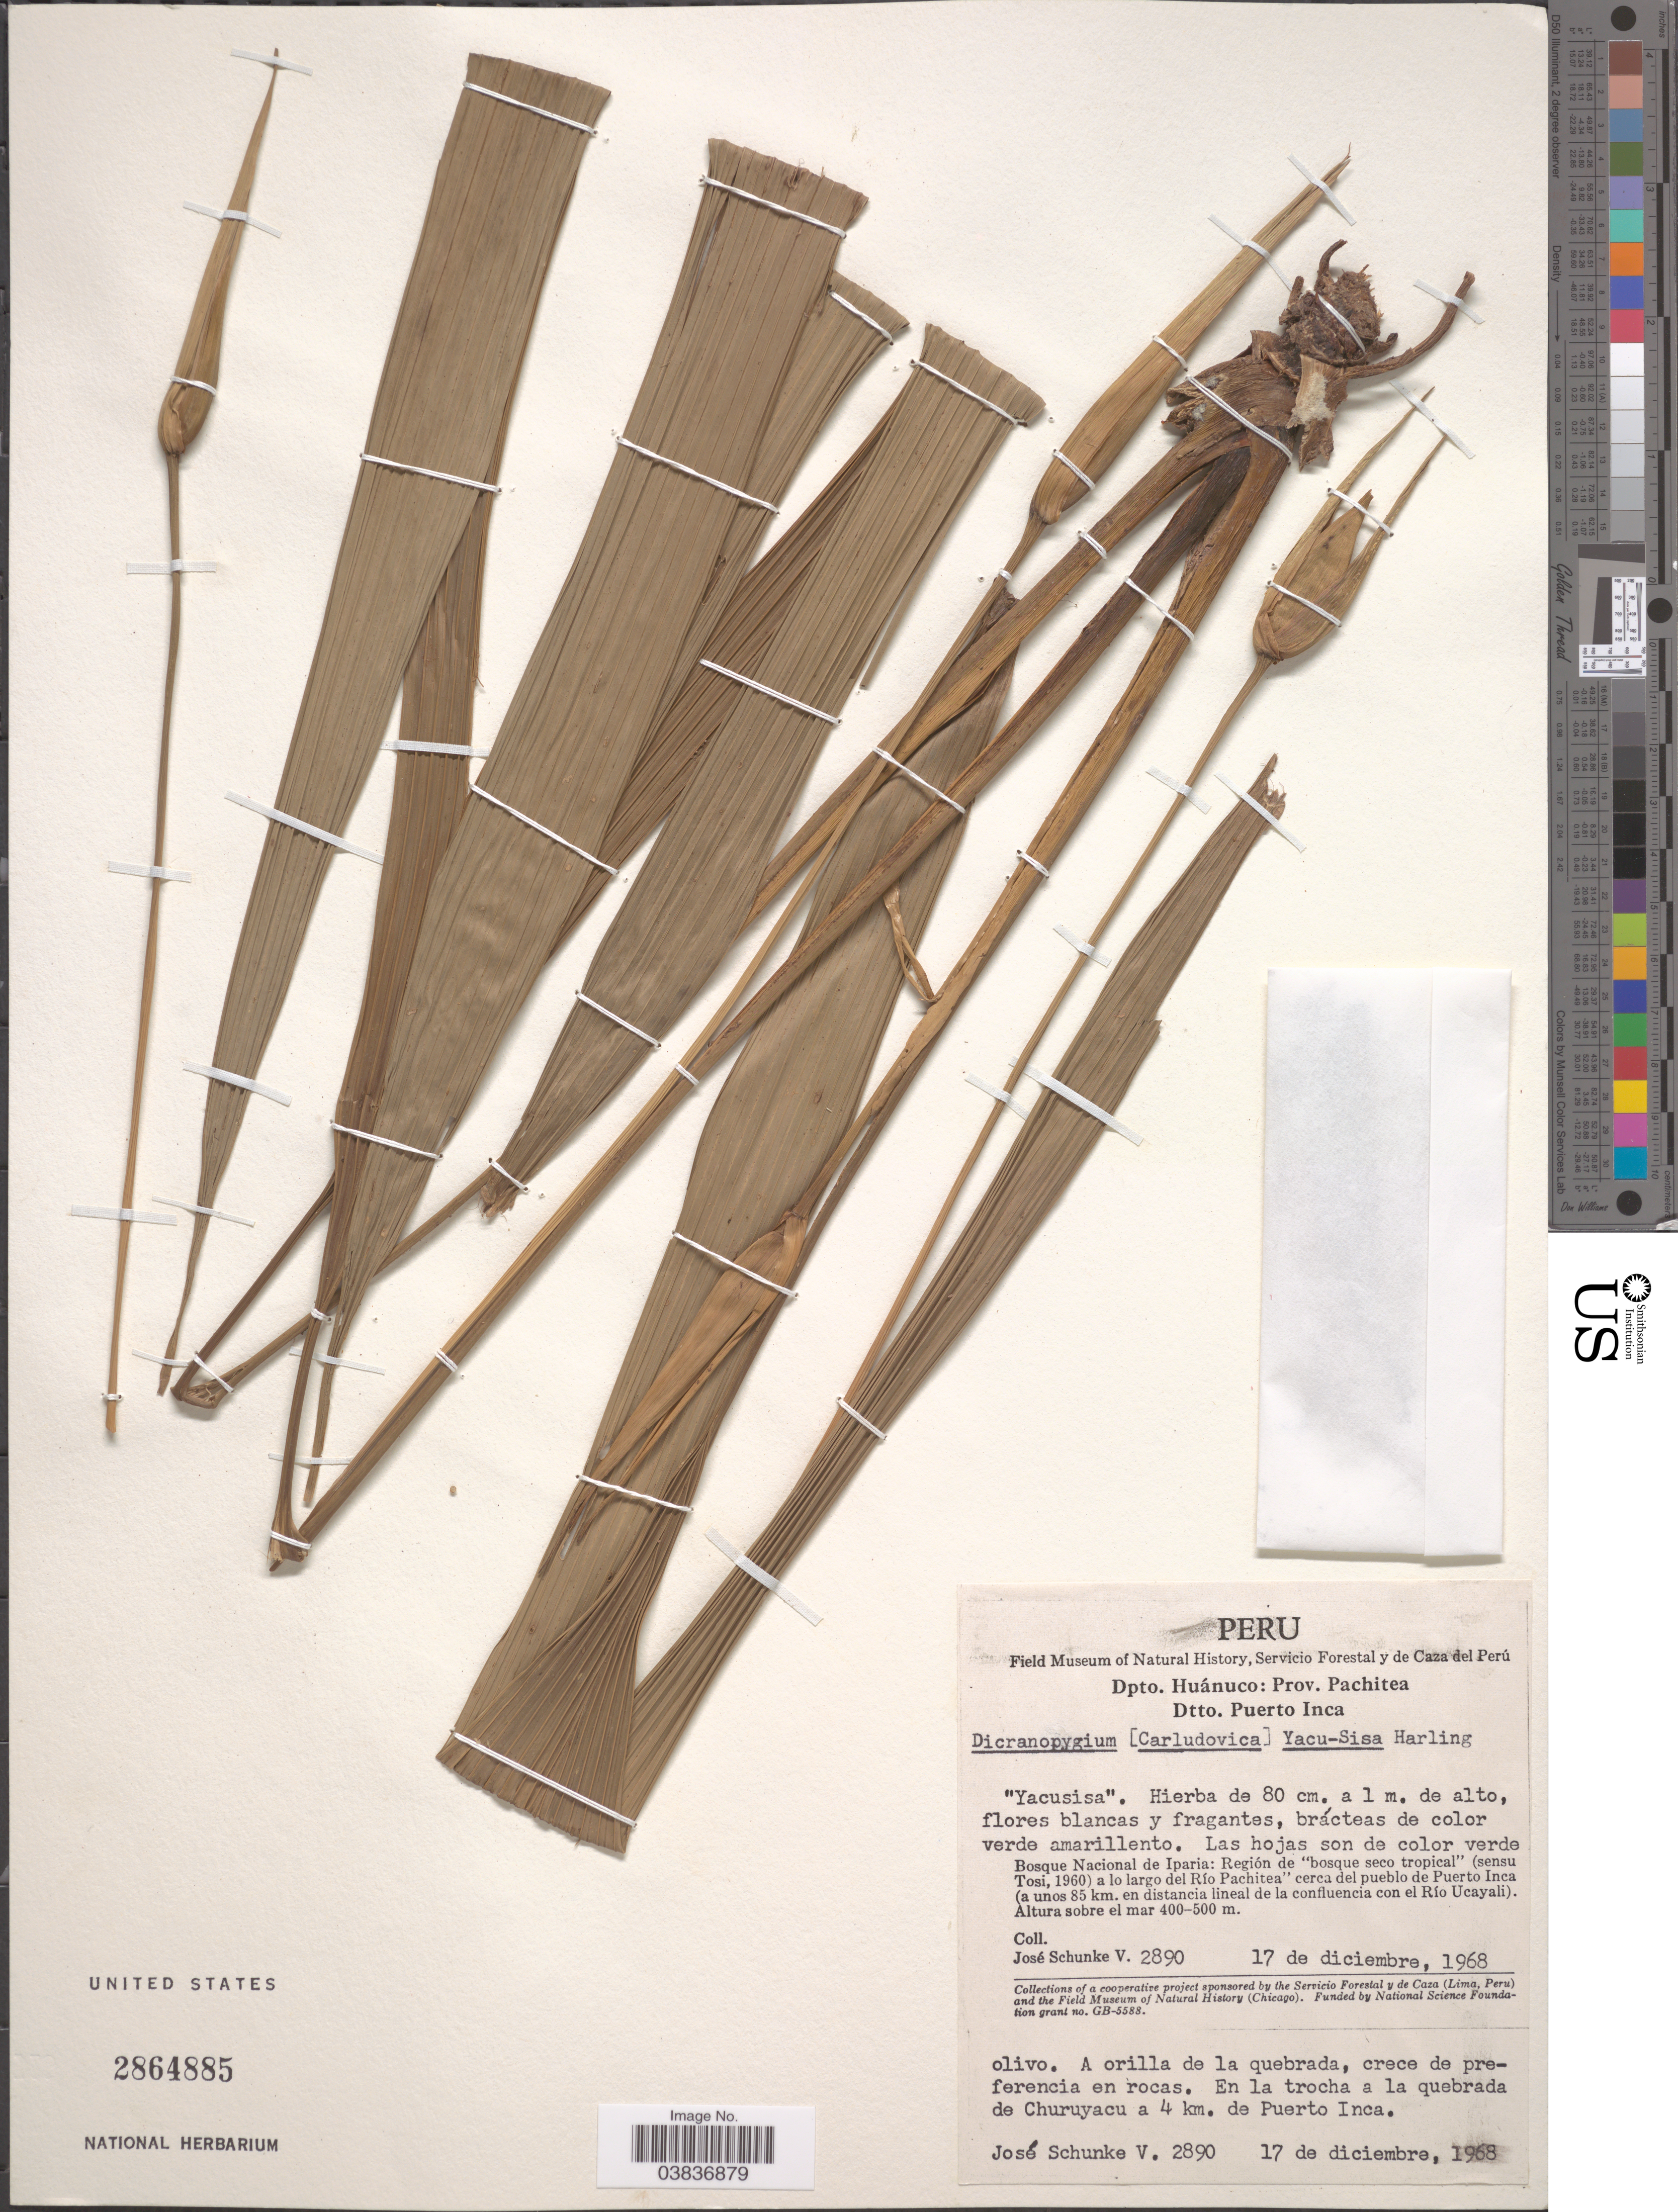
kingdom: Plantae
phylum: Tracheophyta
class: Liliopsida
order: Pandanales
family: Cyclanthaceae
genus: Dicranopygium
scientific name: Dicranopygium yacu-sisa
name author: Harling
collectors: J. Schunke Vigo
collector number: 2890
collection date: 1968-12-17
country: Peru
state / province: Huánuco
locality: Dpto. Huánuco: Prov. Pachitea. Dtto. Puerto Inca. Bosque Nacional de Iparia: Región de "bosque seco tropical" (sensu Tosi, 1960) a lo largo del Río Pachitea cerca del pueblo de Puerto Inca (a unos 85 km. en distancia lineal de la confluencia con el Río Ucauali). En la trocha a la quebrada de Churuyacu a 4 km. de Puerto Inca.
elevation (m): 400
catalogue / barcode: US 2864885